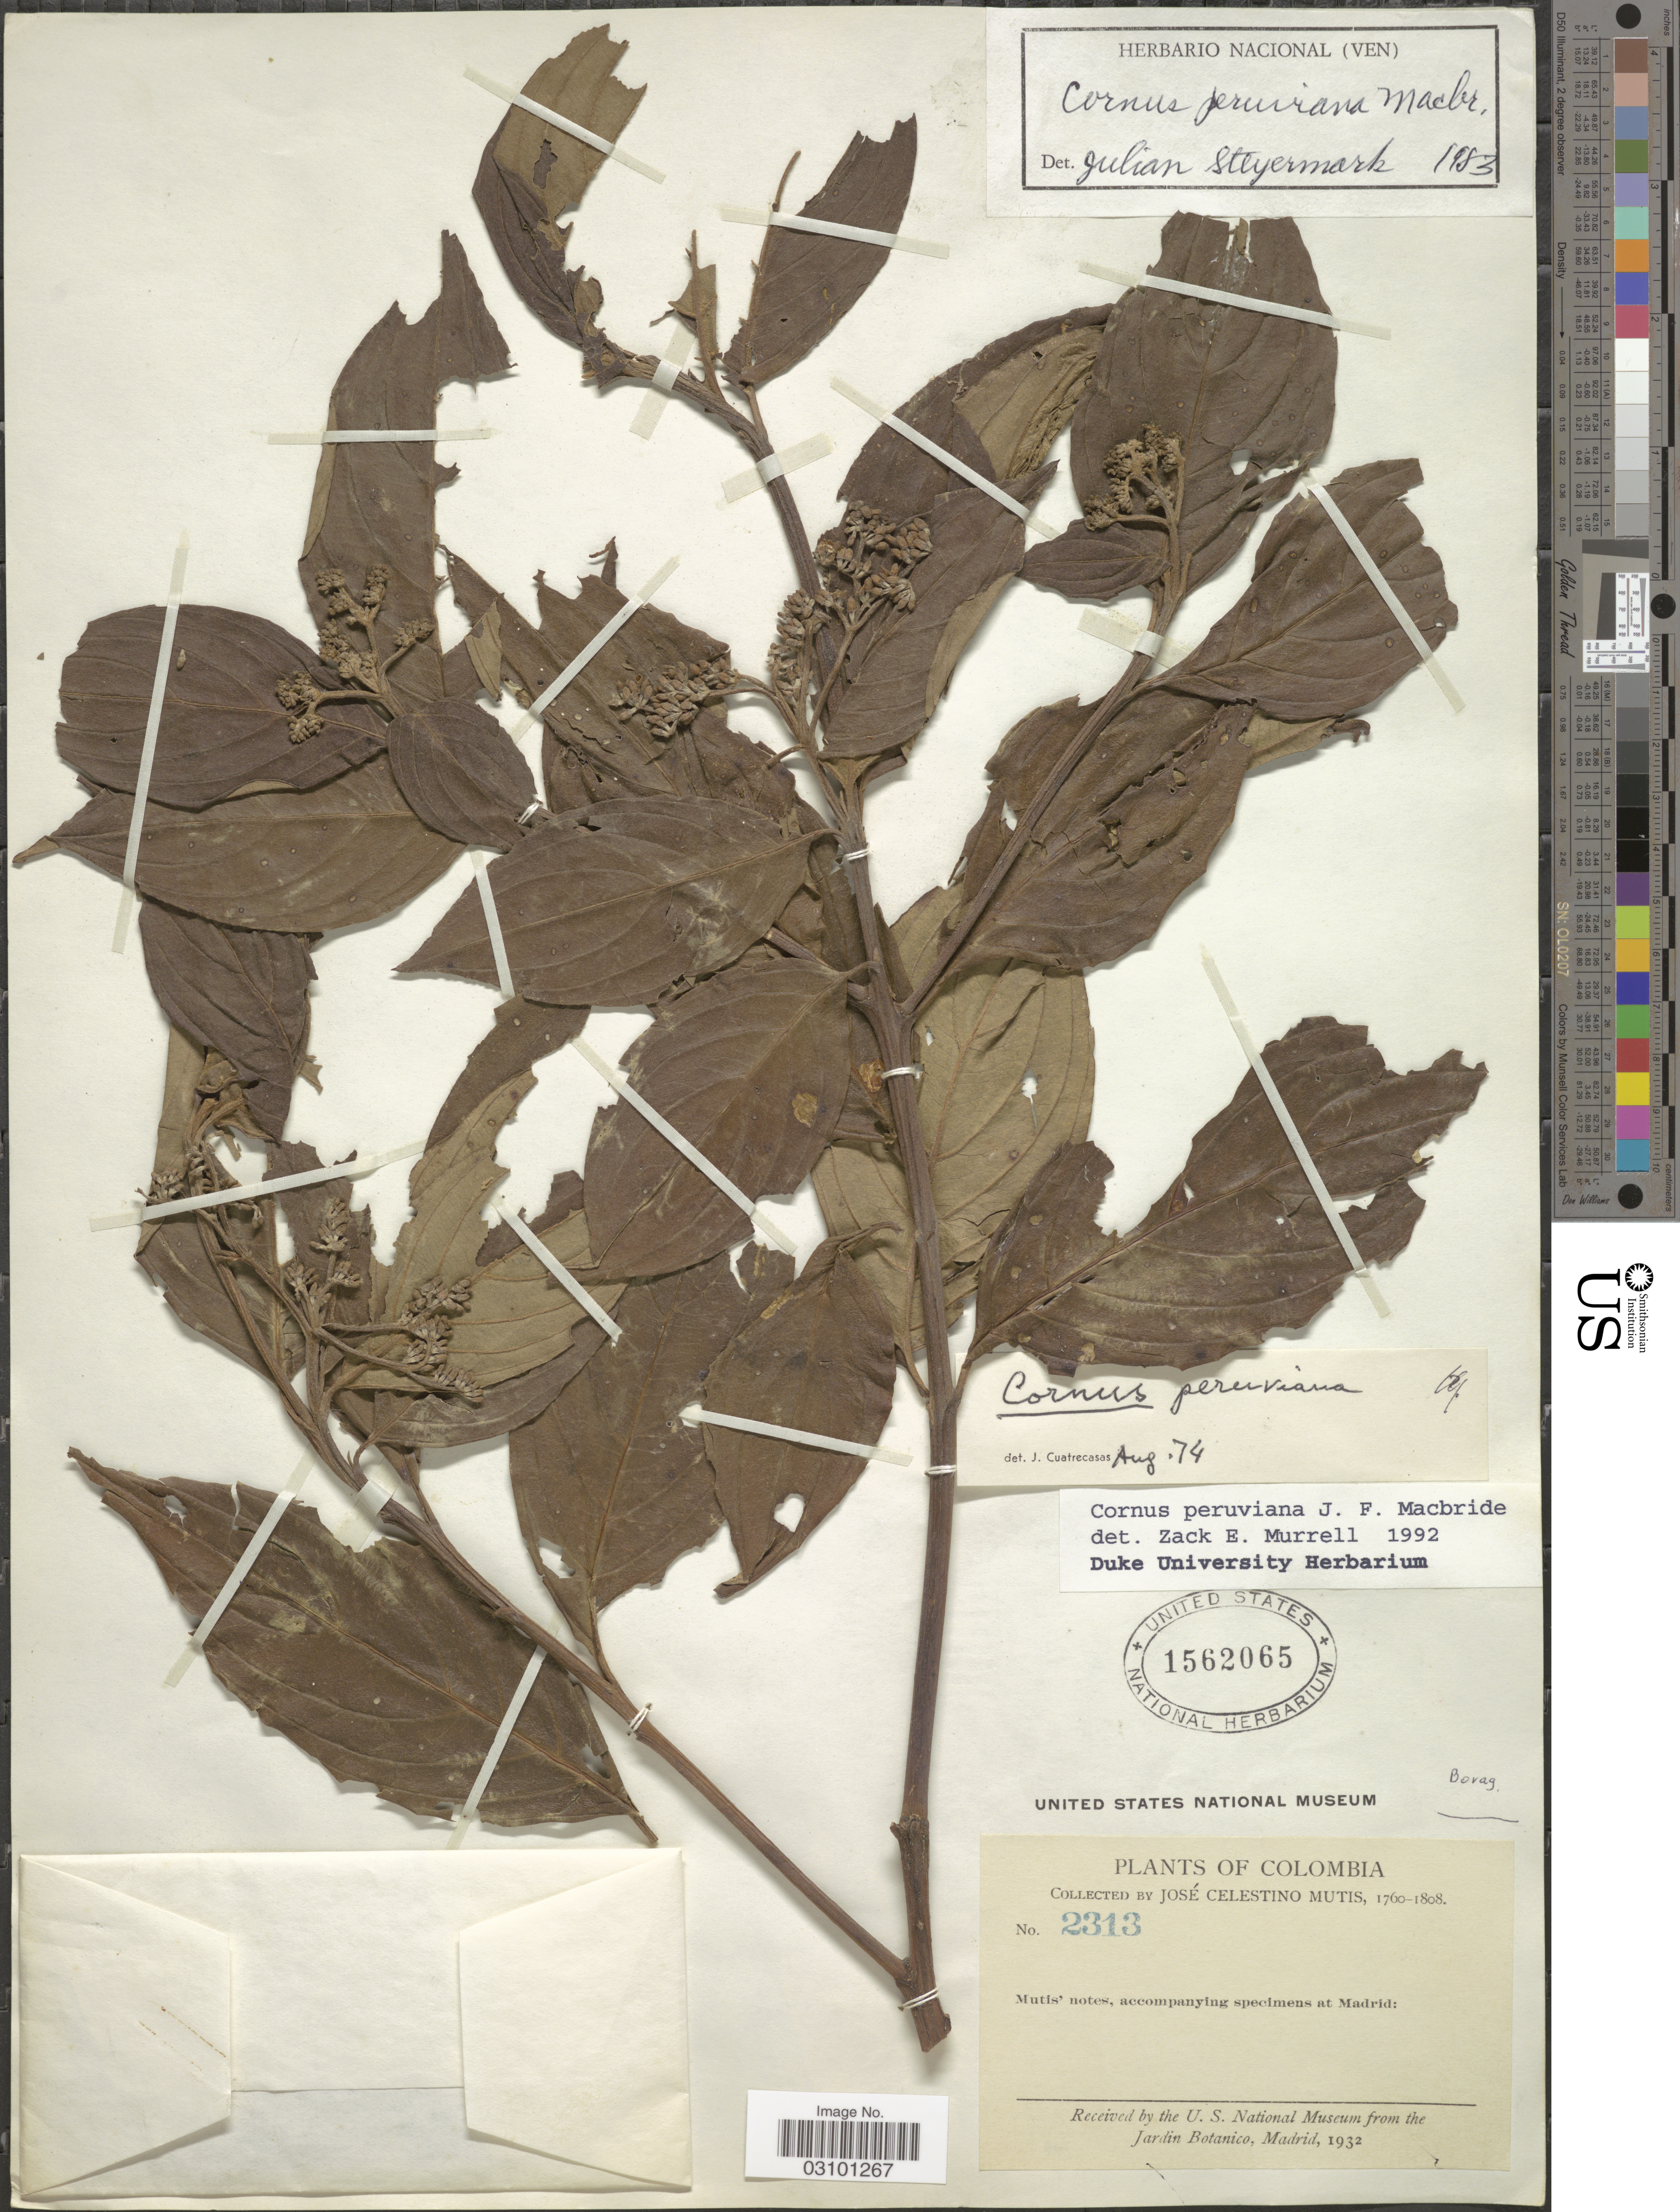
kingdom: Plantae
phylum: Tracheophyta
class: Magnoliopsida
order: Cornales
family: Cornaceae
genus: Cornus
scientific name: Cornus peruviana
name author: J.F. Macbr.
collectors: J. C. B. Mutis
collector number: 2313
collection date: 1760/1808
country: Colombia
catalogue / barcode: US 1562065